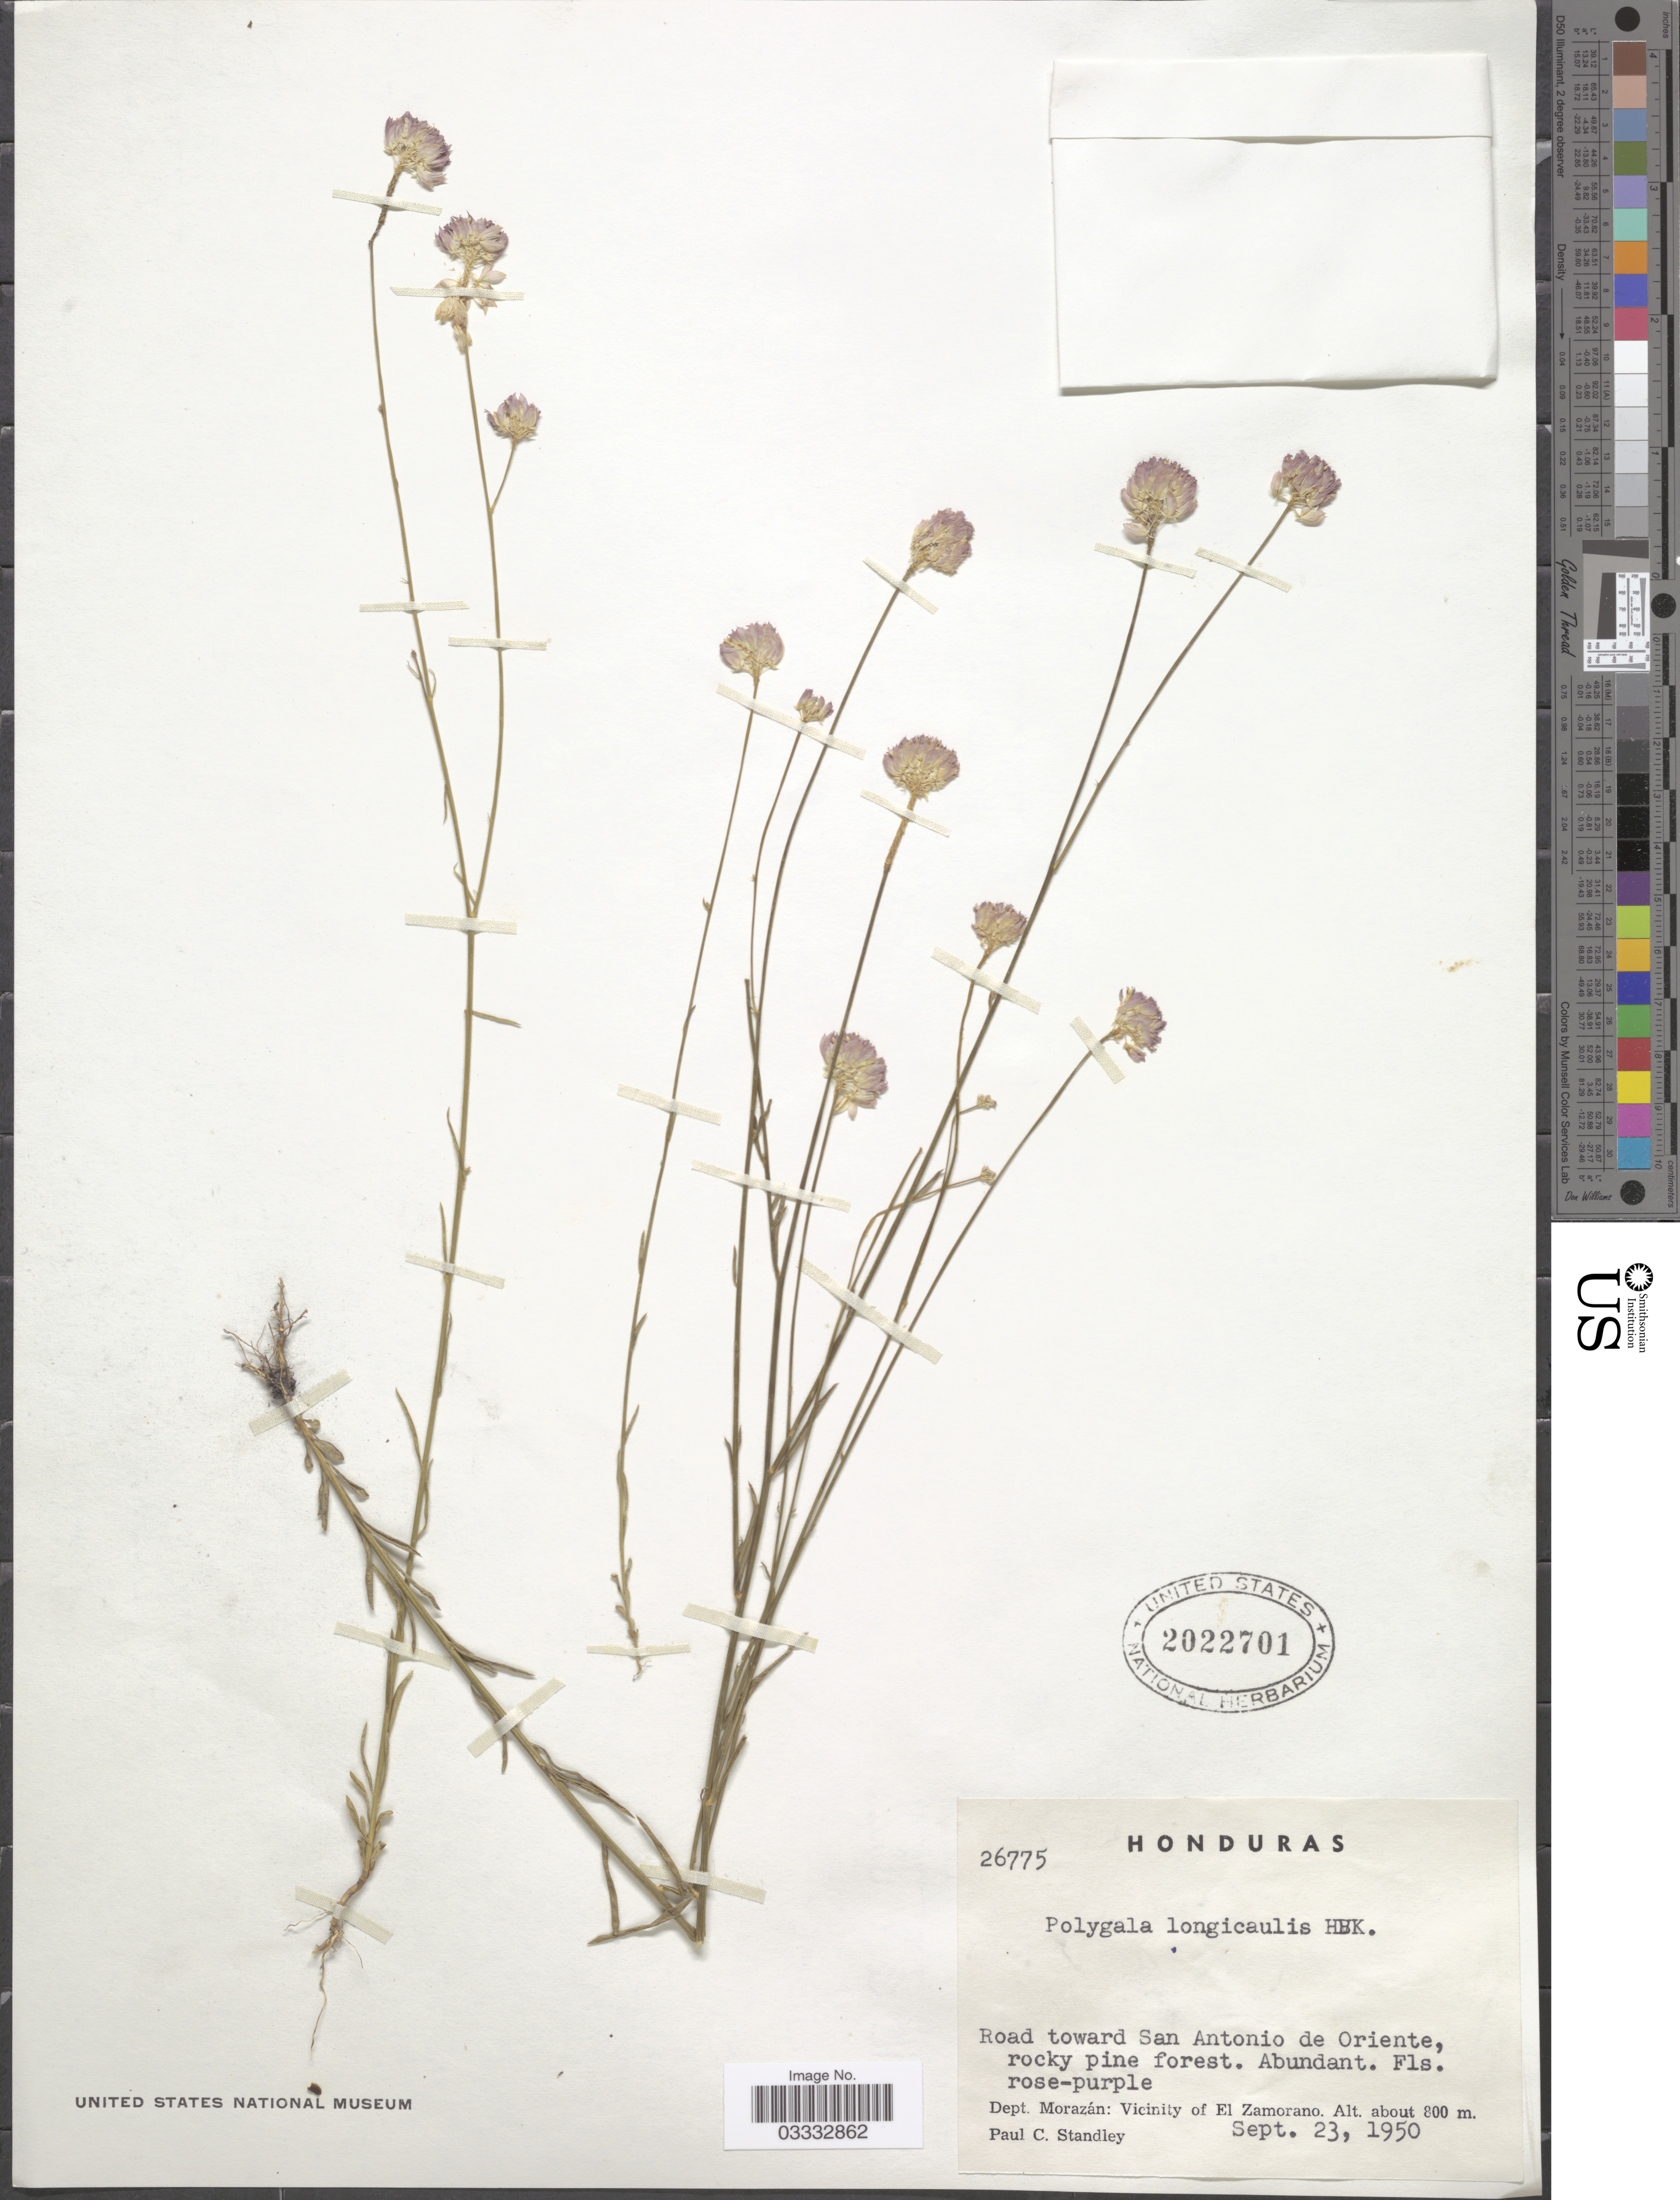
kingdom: Plantae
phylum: Tracheophyta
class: Magnoliopsida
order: Fabales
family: Polygalaceae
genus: Polygala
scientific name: Polygala longicaulis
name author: Kunth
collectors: P. C. Standley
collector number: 26775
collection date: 1950-09-23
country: Honduras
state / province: Fco. Morazán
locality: Road toward San Antonio de Oriente. Dept. Morazán: Vicinity of El Zamorano.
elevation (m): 800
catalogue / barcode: US 2022701